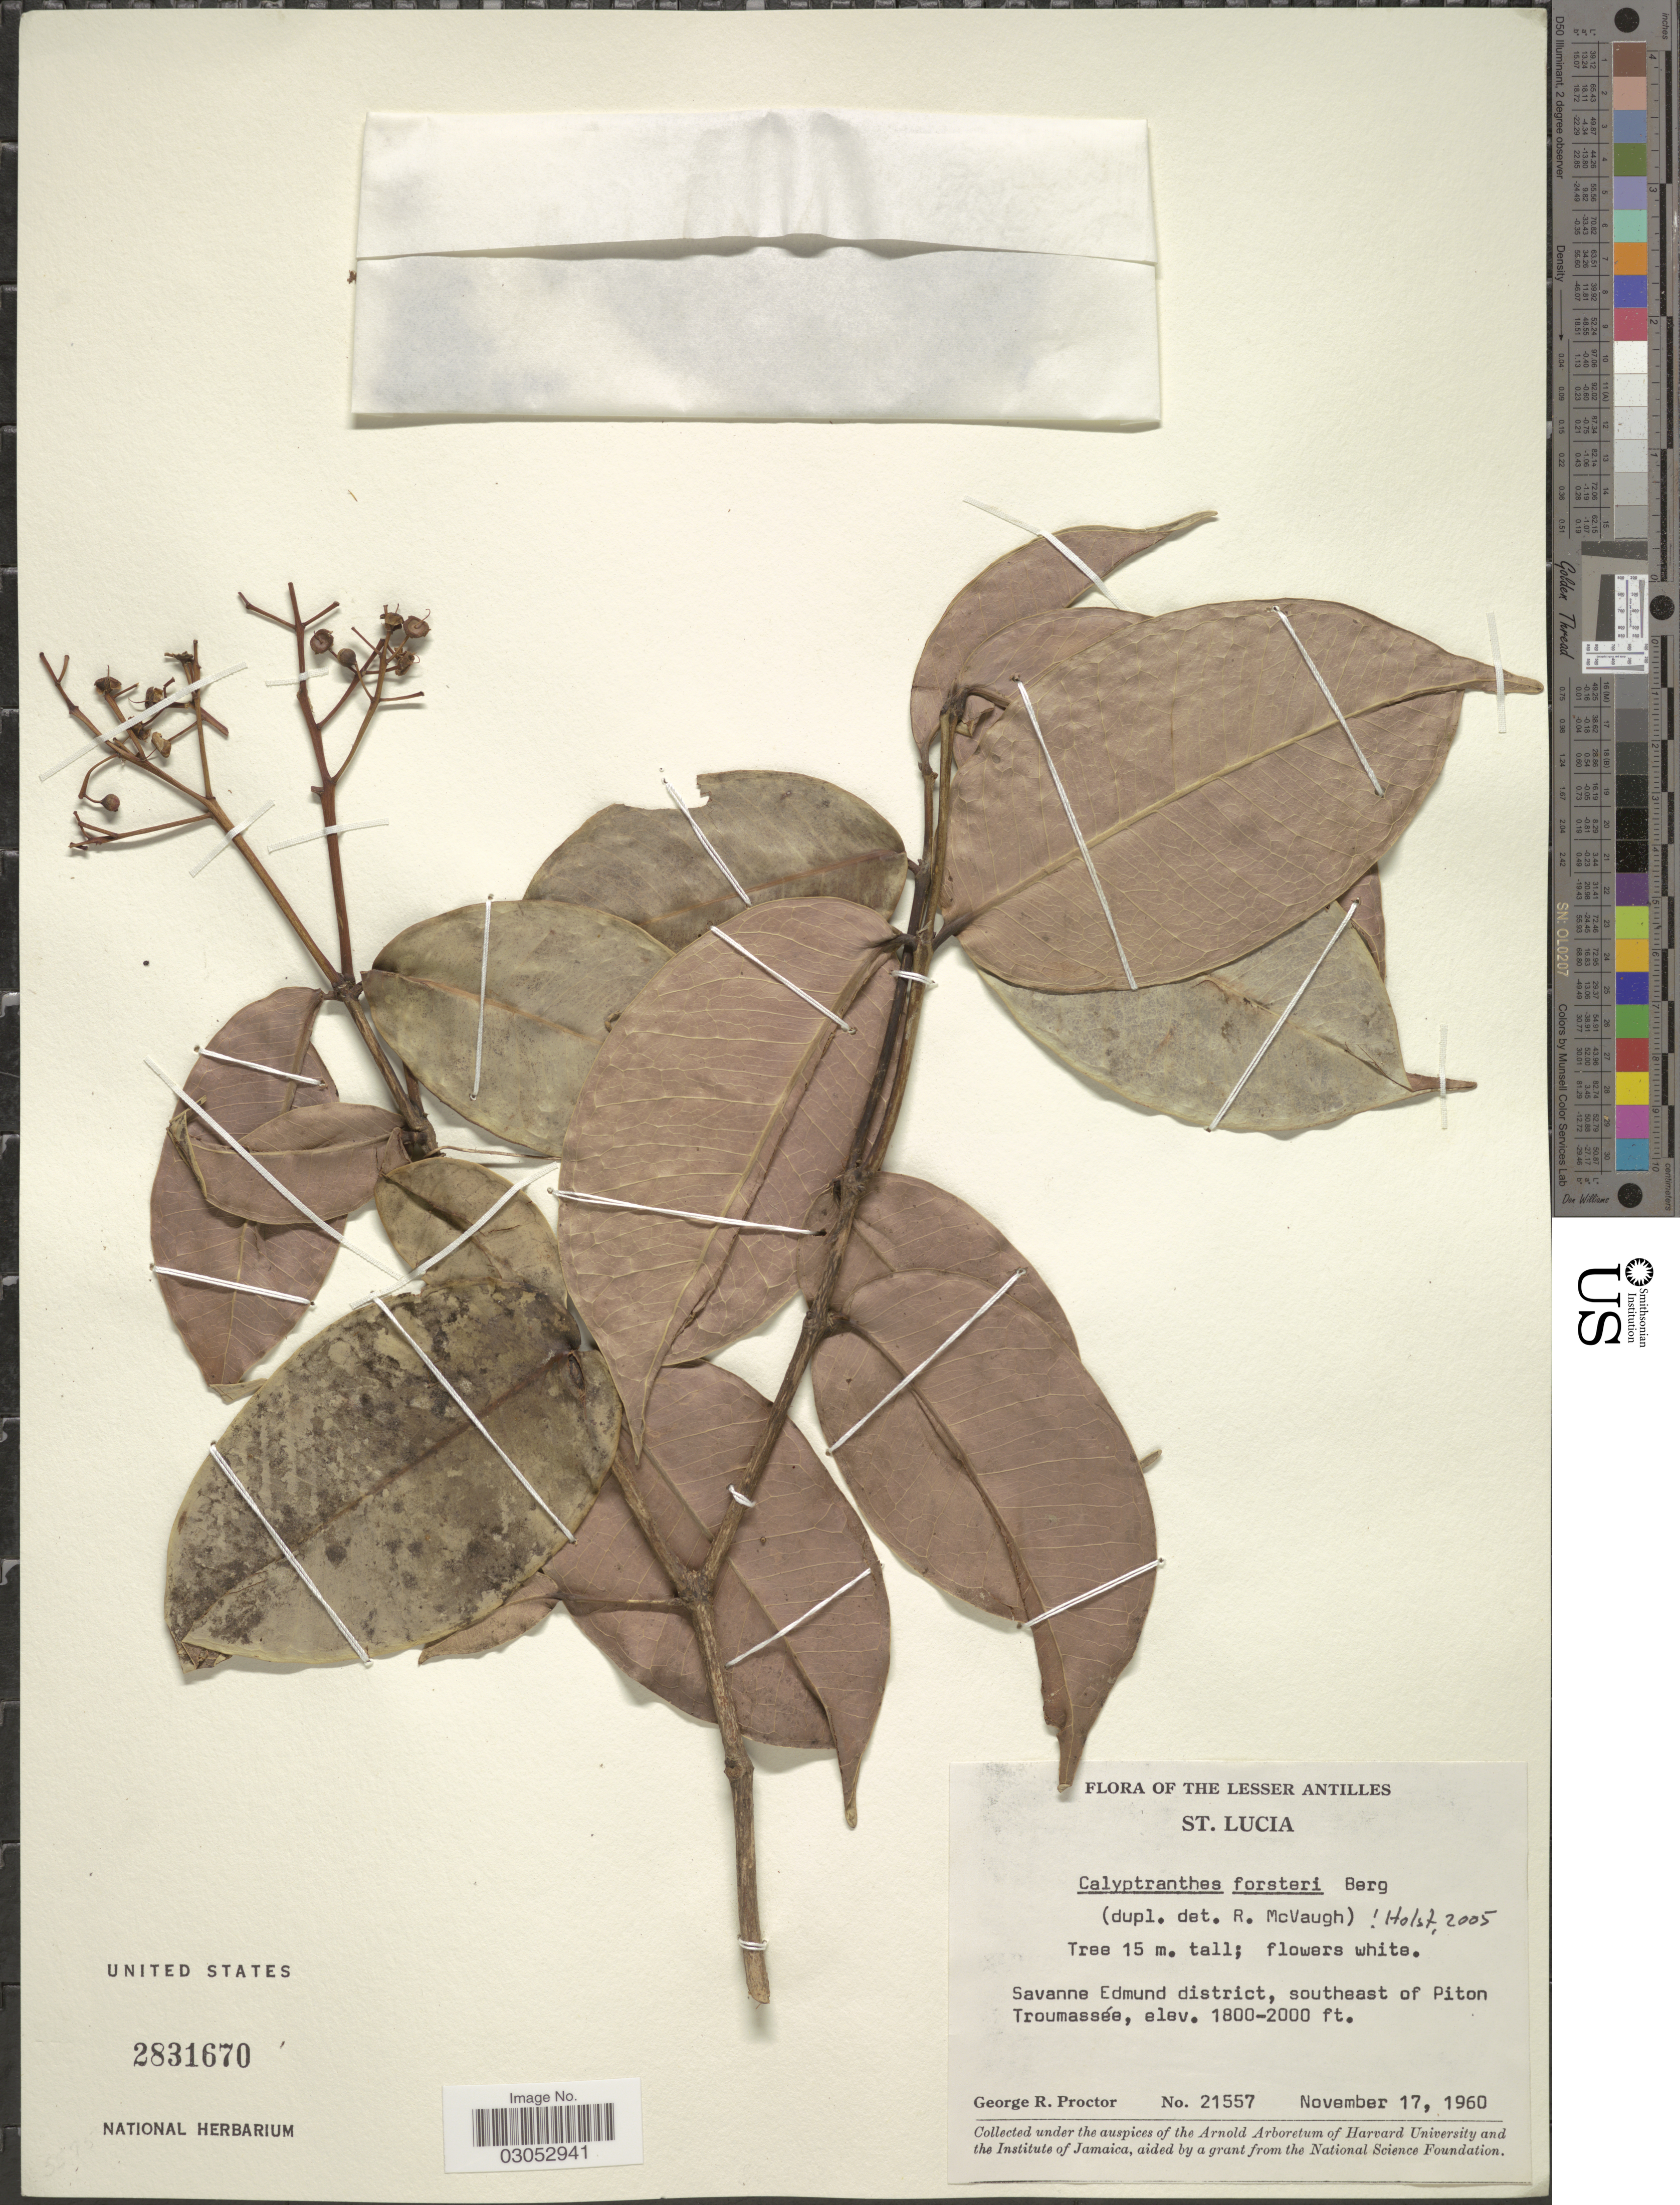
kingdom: Plantae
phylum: Tracheophyta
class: Magnoliopsida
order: Myrtales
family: Myrtaceae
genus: Myrcia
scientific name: Myrcia neoforsteri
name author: A.R. Lourenço & E. Lucas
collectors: G. Proctor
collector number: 21557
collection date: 1960-11-17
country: St. Lucia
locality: The Lesser Antilles, Savanne Edmund district, southeast of Piton Troumassée.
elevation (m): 549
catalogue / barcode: US 2831670